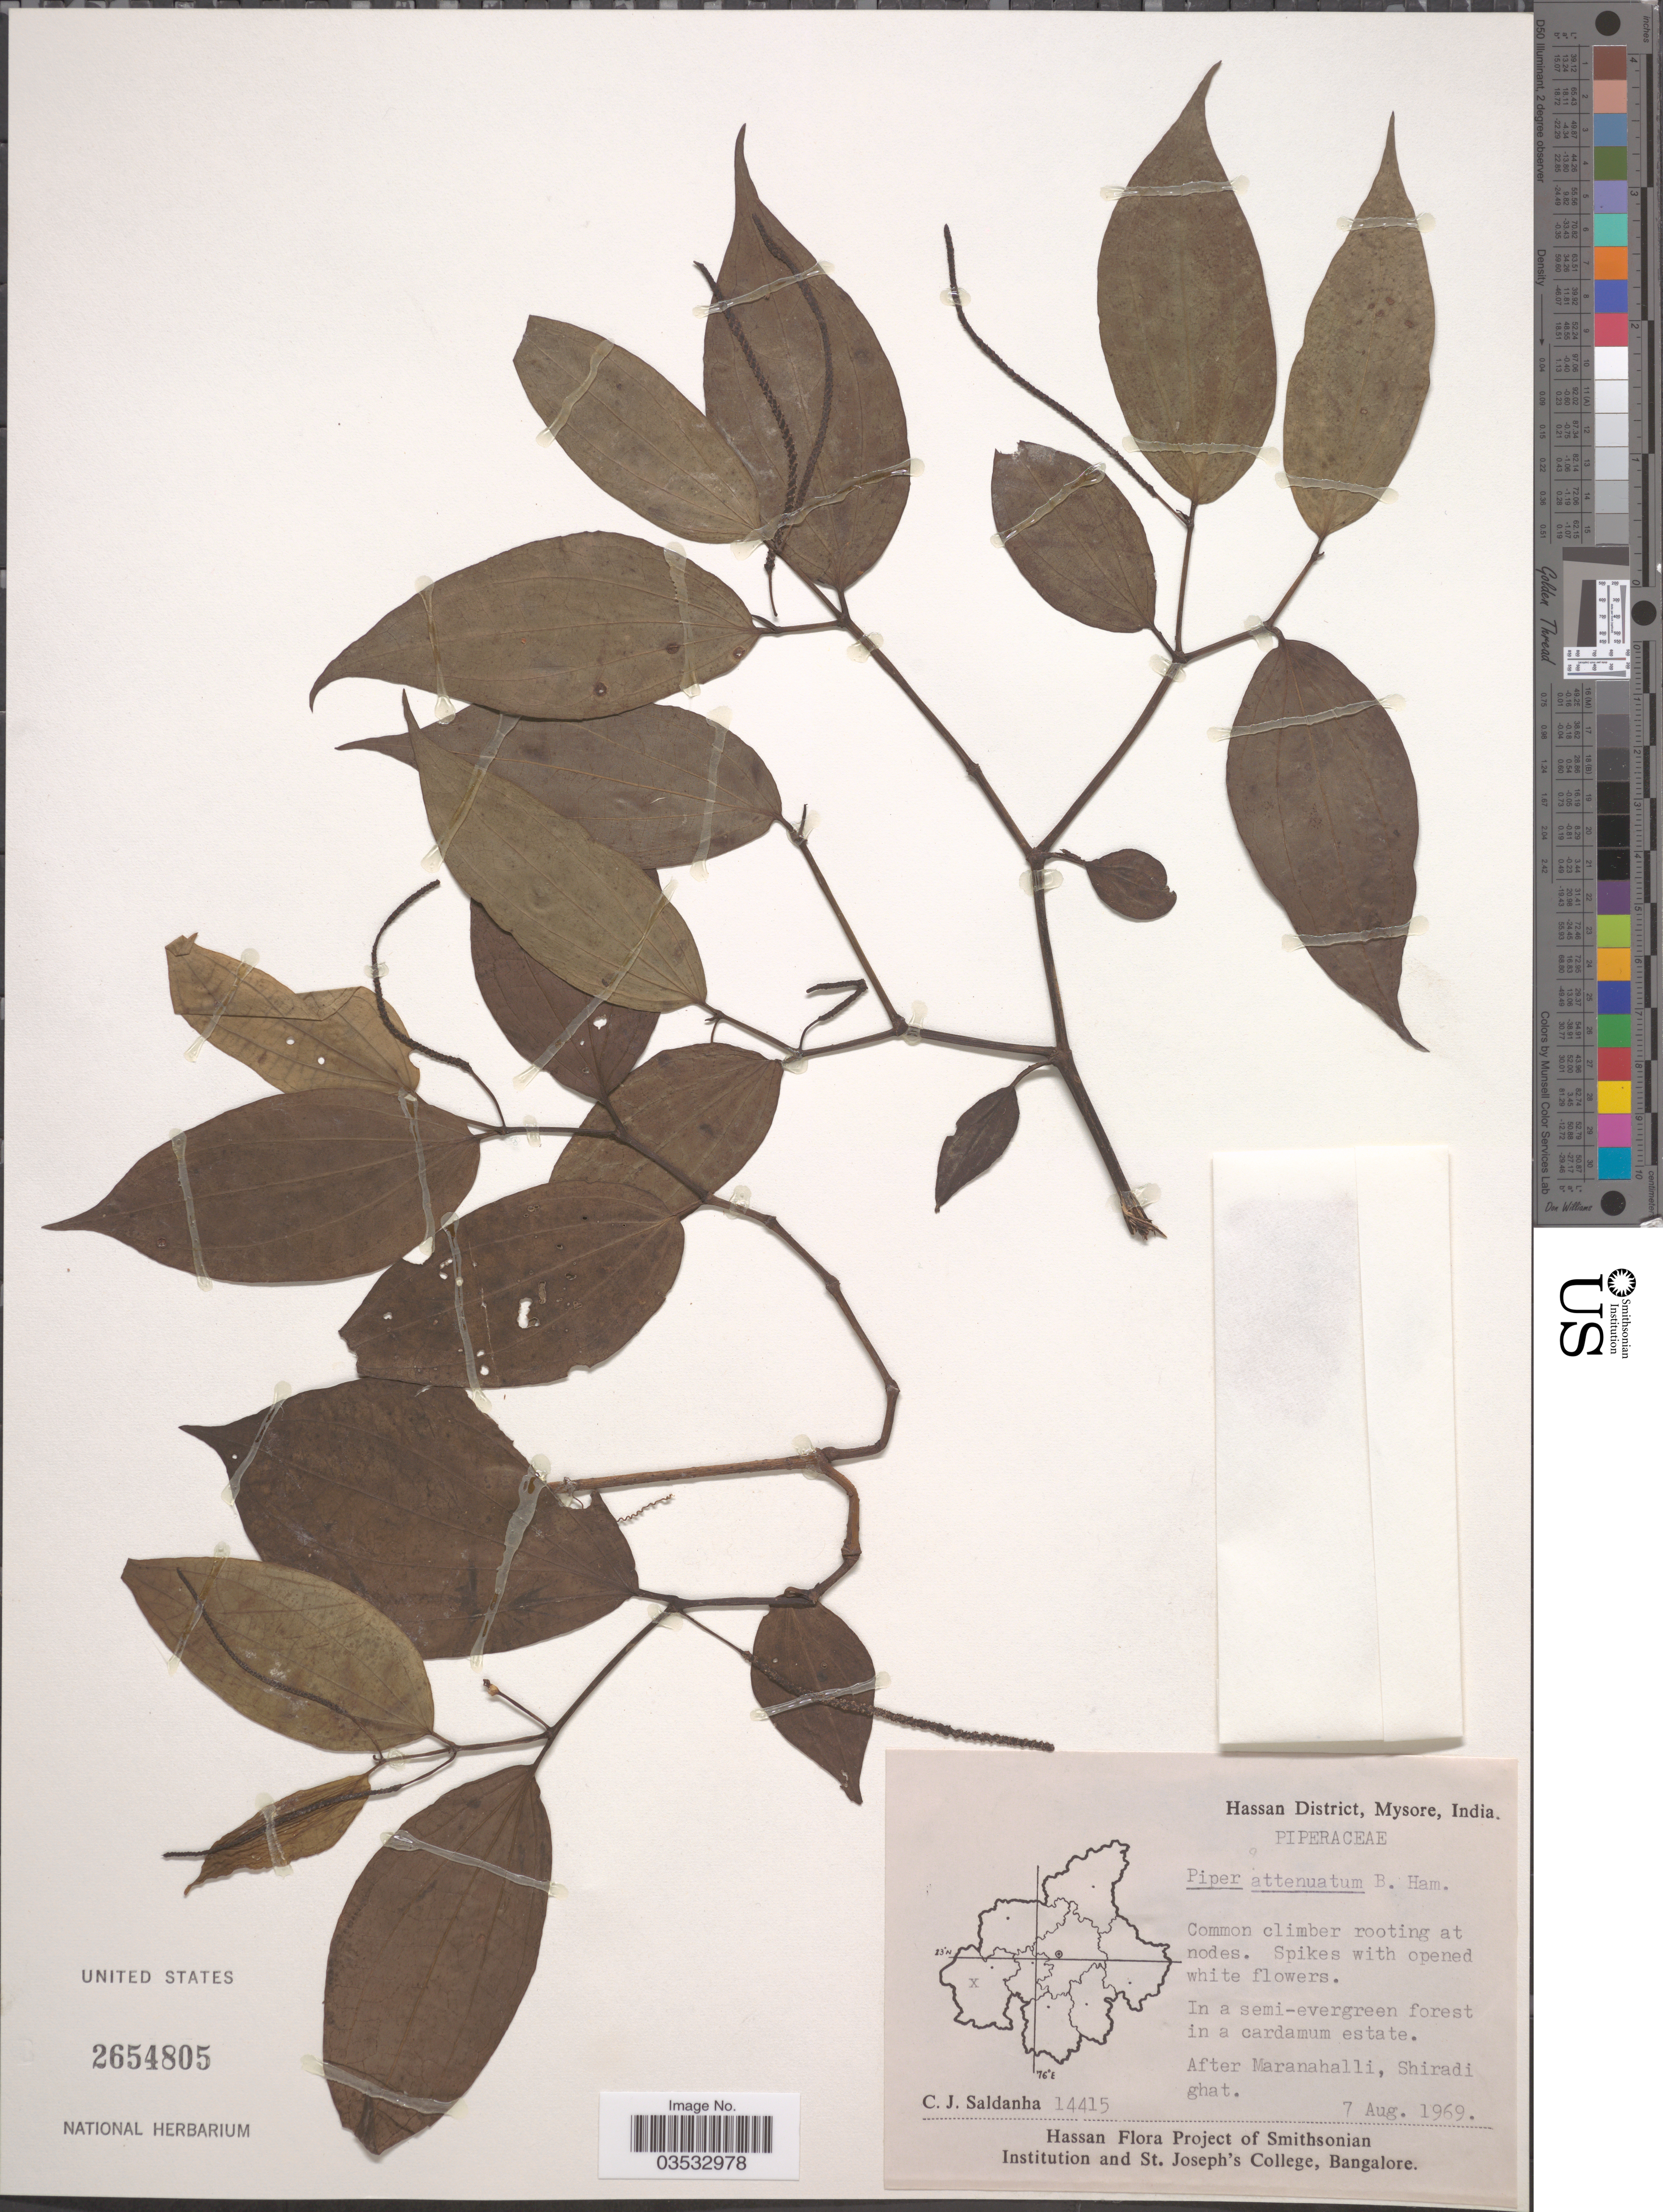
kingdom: Plantae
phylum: Tracheophyta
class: Magnoliopsida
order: Piperales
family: Piperaceae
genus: Piper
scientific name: Piper attenuatum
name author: Buch.-Ham. ex Miq.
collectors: C. J. Saldanha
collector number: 14415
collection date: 1969-08-07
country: India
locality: Hassan District, Mysore. After Maranahalli, Shiradi ghat.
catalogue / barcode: US 2654805